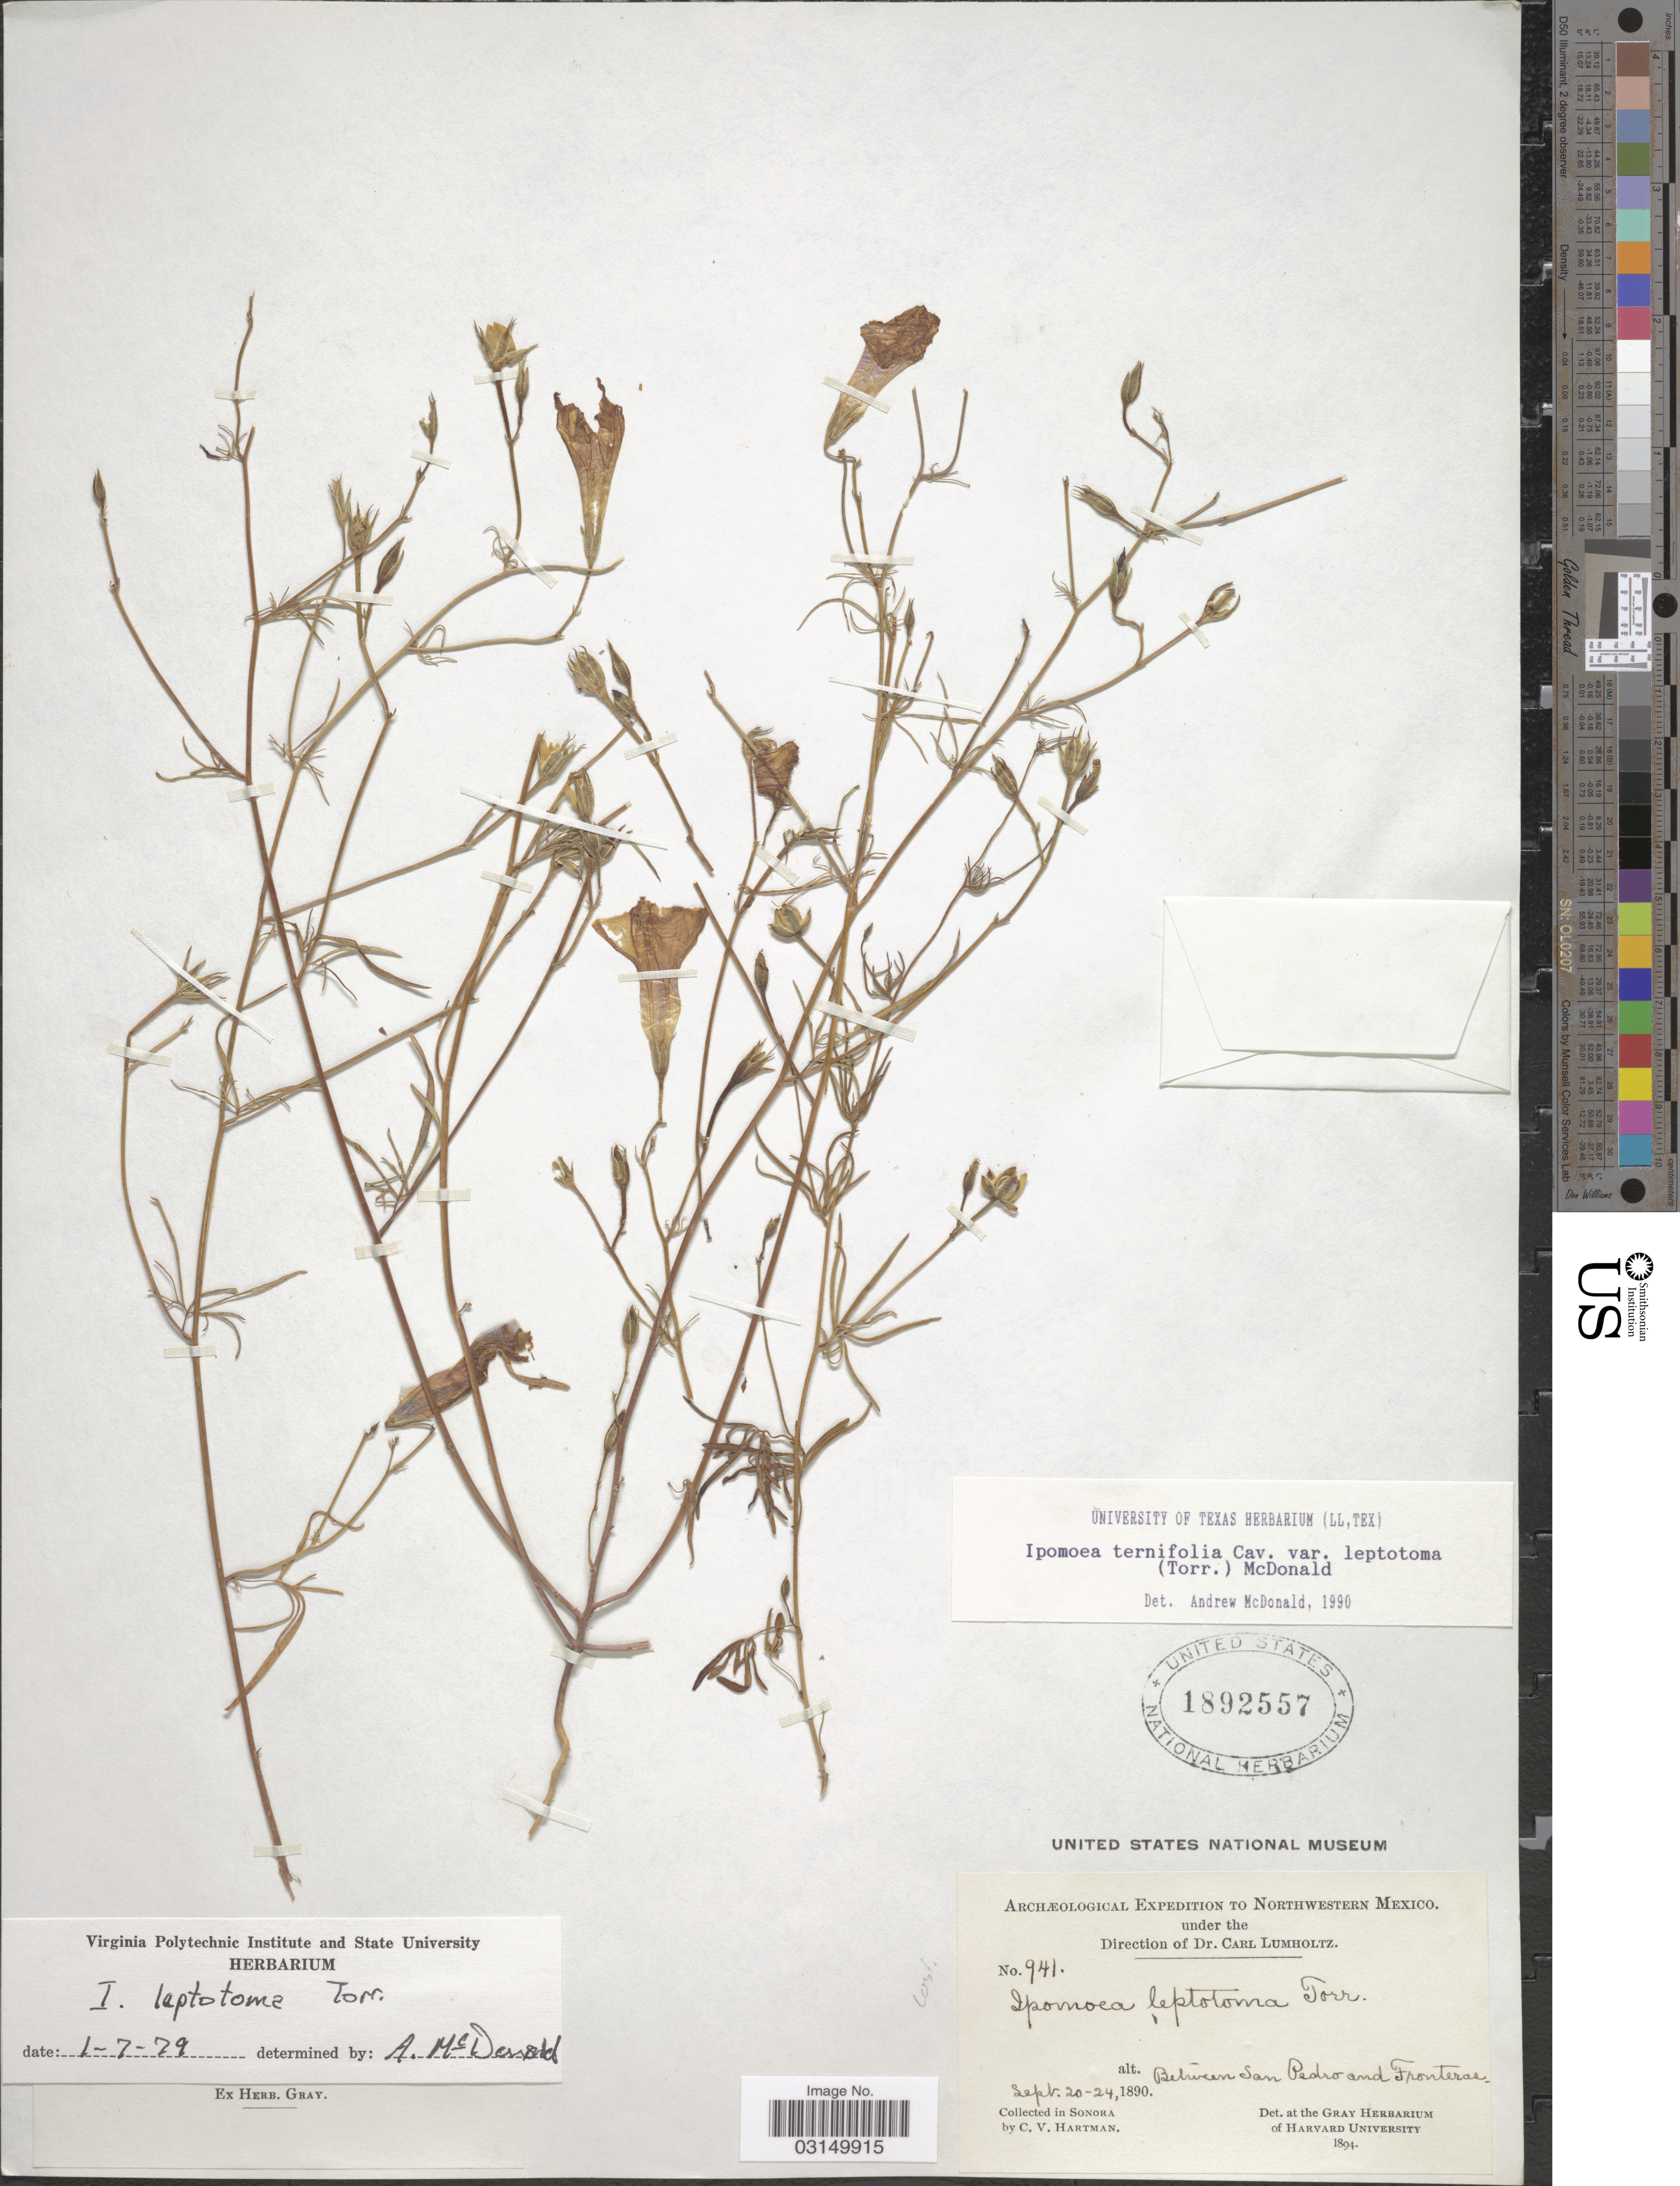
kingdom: Plantae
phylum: Tracheophyta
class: Magnoliopsida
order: Solanales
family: Convolvulaceae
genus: Ipomoea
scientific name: Ipomoea delphinifolia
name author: M. Martens & Galeotti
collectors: C. V. Hartman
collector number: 941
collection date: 1890-09-20/1890-09-24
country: Mexico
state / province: Sonora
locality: Northwestern Mexico. Between San Pedro and Fronteras.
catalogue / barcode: US 1892557